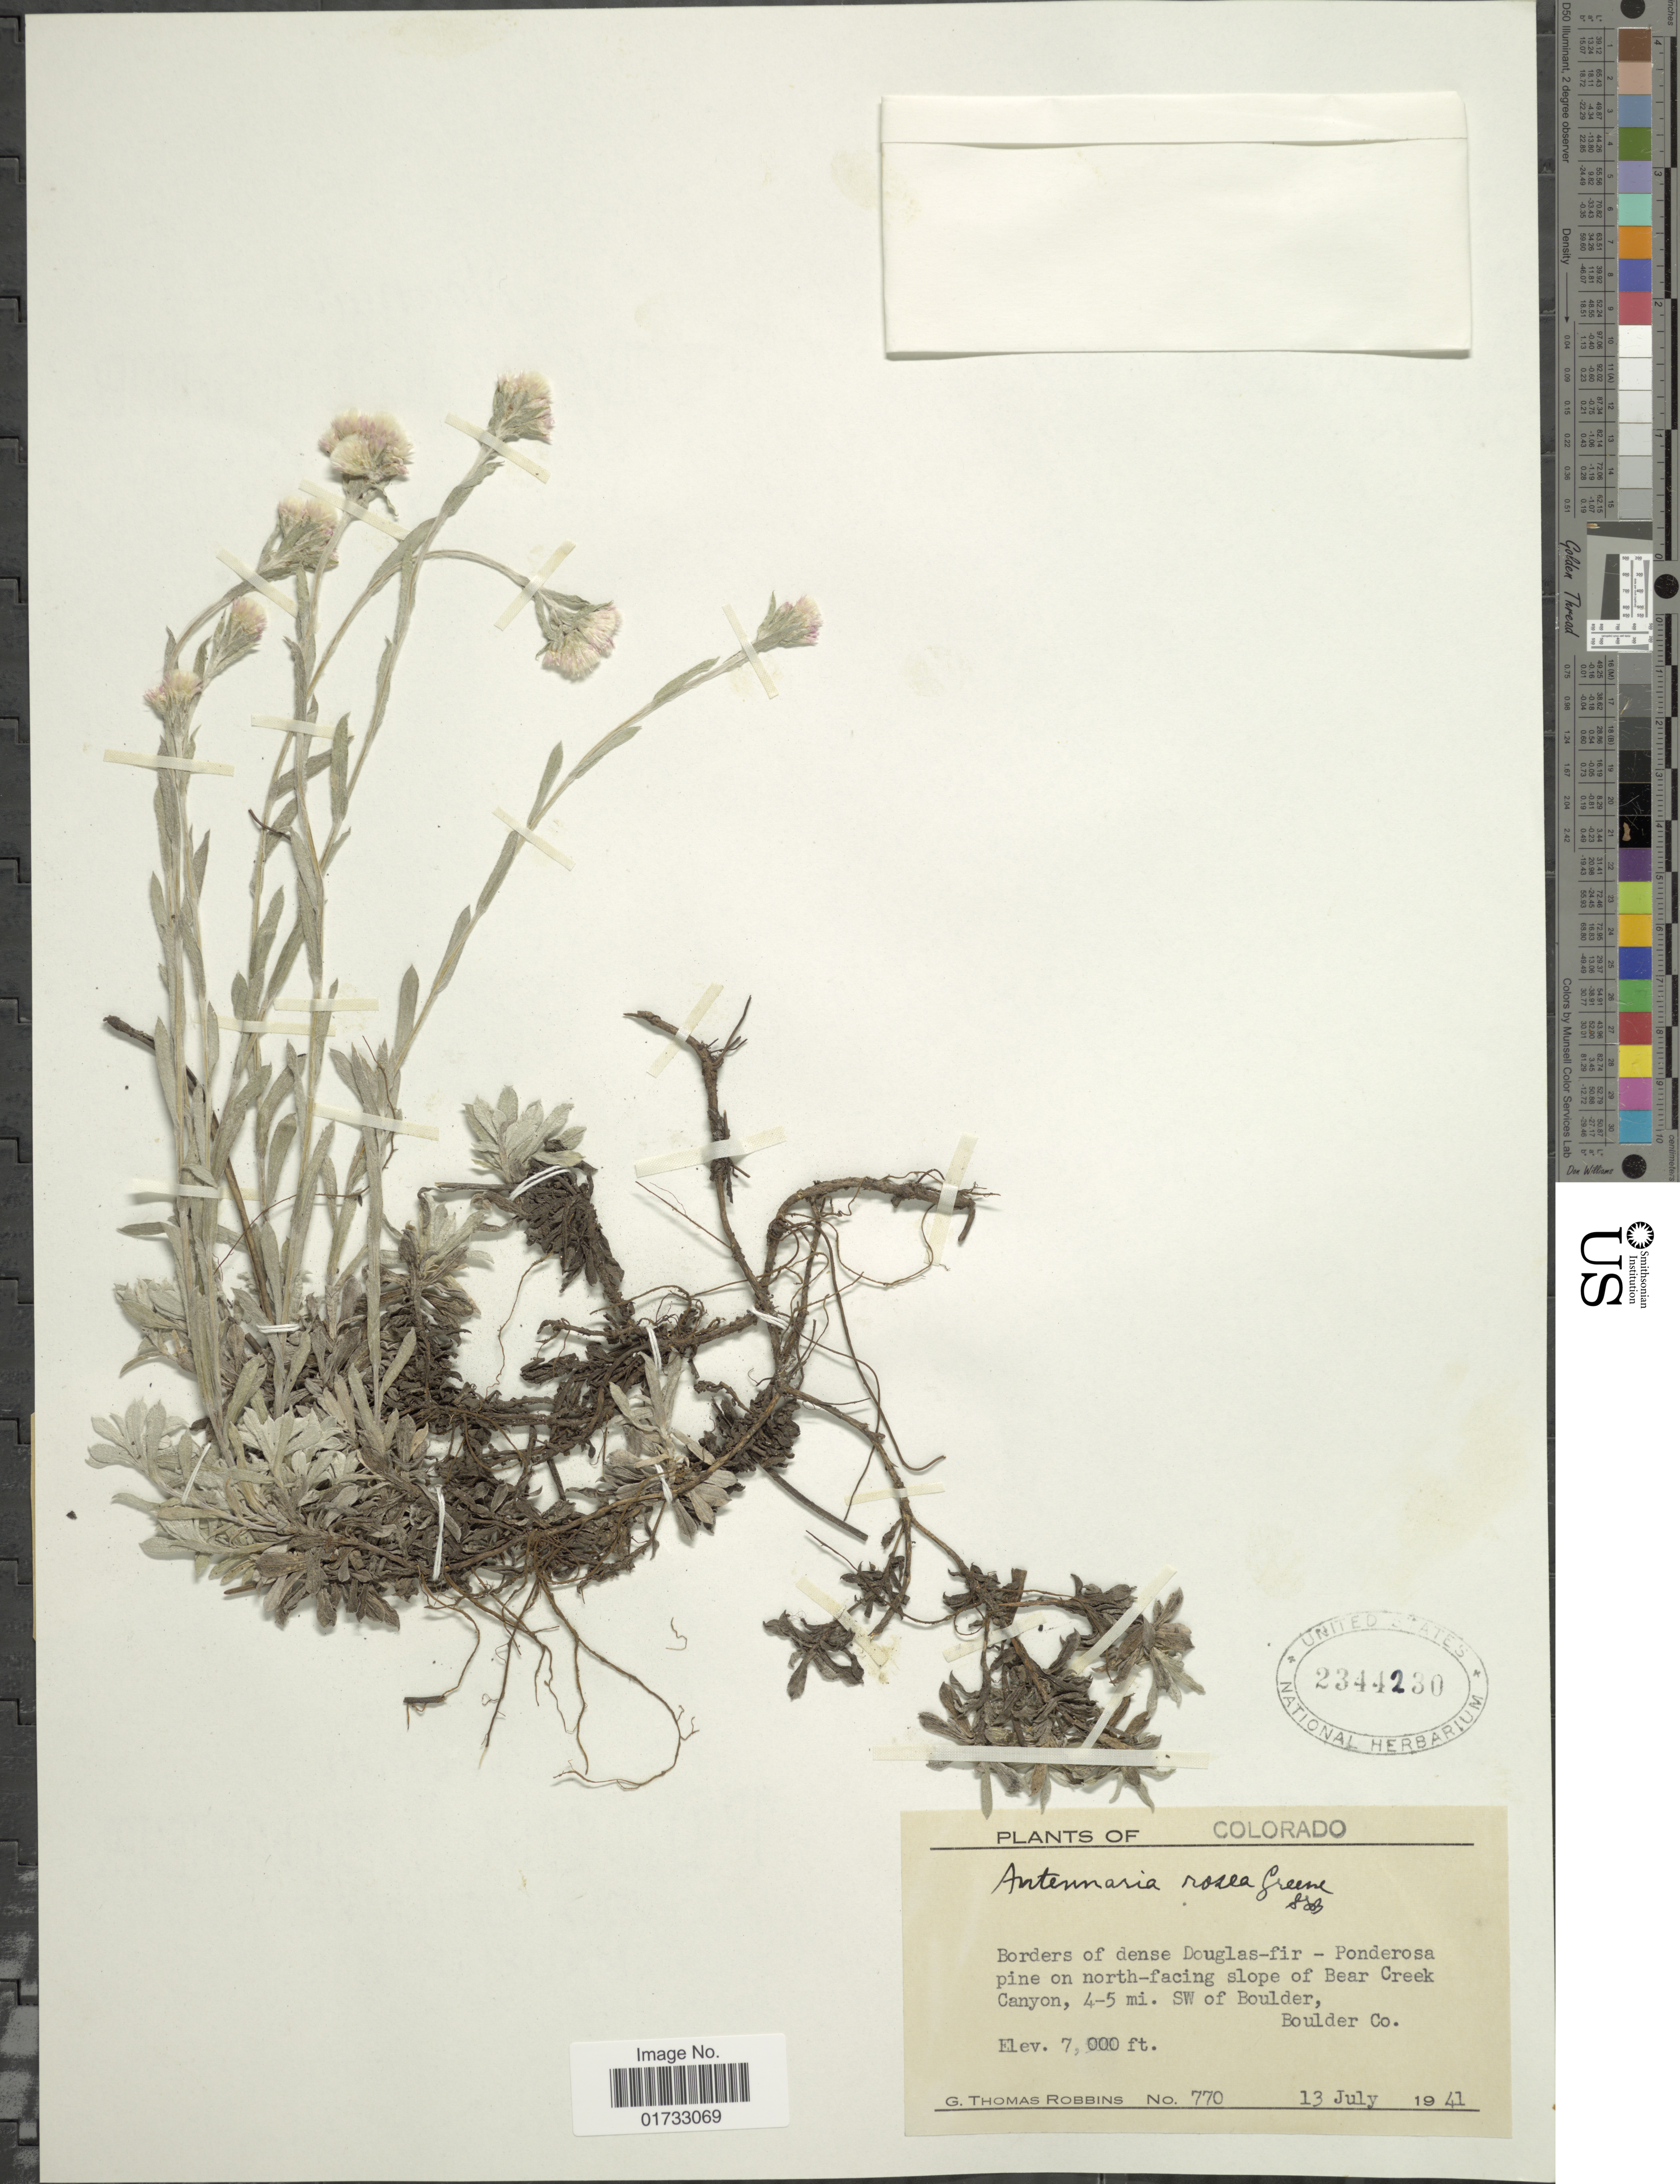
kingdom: Plantae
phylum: Tracheophyta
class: Magnoliopsida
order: Asterales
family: Asteraceae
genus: Antennaria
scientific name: Antennaria rosea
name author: Greene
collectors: G. T. Robbins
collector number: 770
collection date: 1941-07-13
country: United States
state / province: Colorado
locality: Borders of dense Douglas-fir- Ponderosa pine on north-facing slope of Bear Creek Canyon, 4.5 mi. SW of Boulder, Boulder Co.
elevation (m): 2134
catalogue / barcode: US 2344230